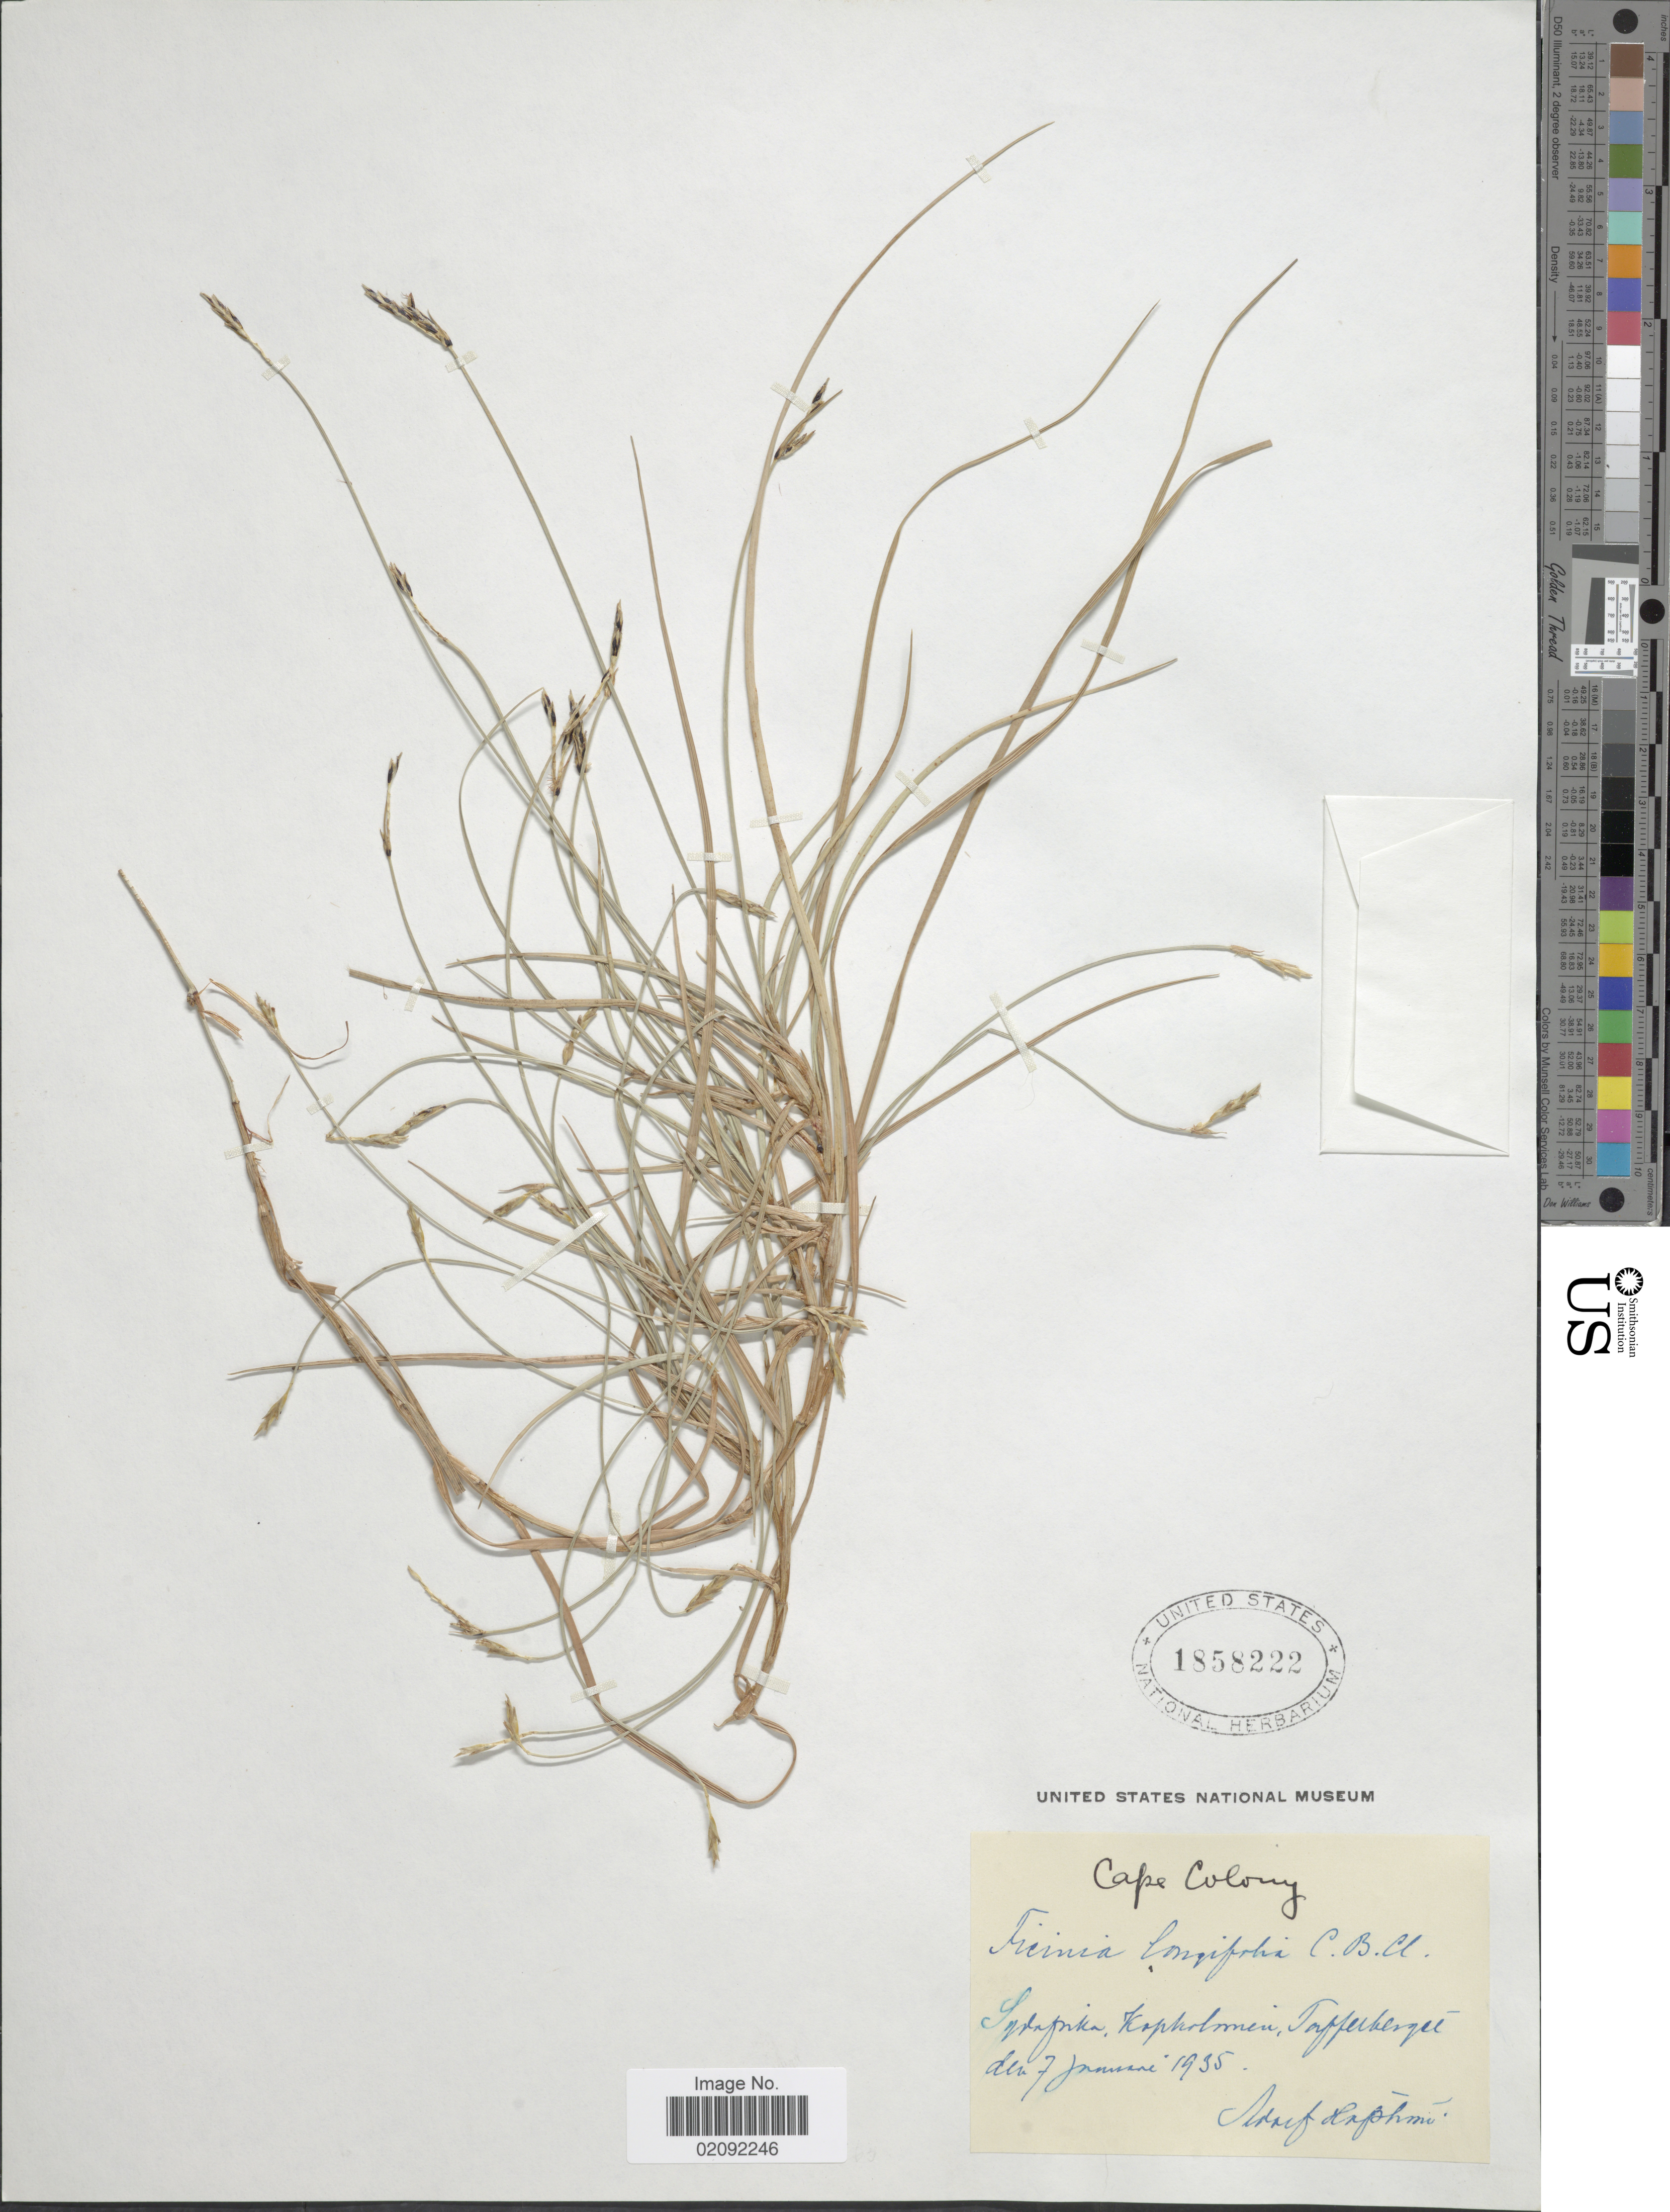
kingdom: Plantae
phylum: Tracheophyta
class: Liliopsida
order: Poales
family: Cyperaceae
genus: Ficinia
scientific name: Ficinia angustifolia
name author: (Schrad.) C.B. Clarke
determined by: Strong, Mark T., (BOT), Smithsonian Institution - National Museum of Natural History (UNITED STATES)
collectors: A. Hafström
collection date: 1935-01-07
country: South Africa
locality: Cape Colony, Sydaforka, Ka [illegible text], Taffelbergse [interpreted]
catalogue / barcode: US 1858222